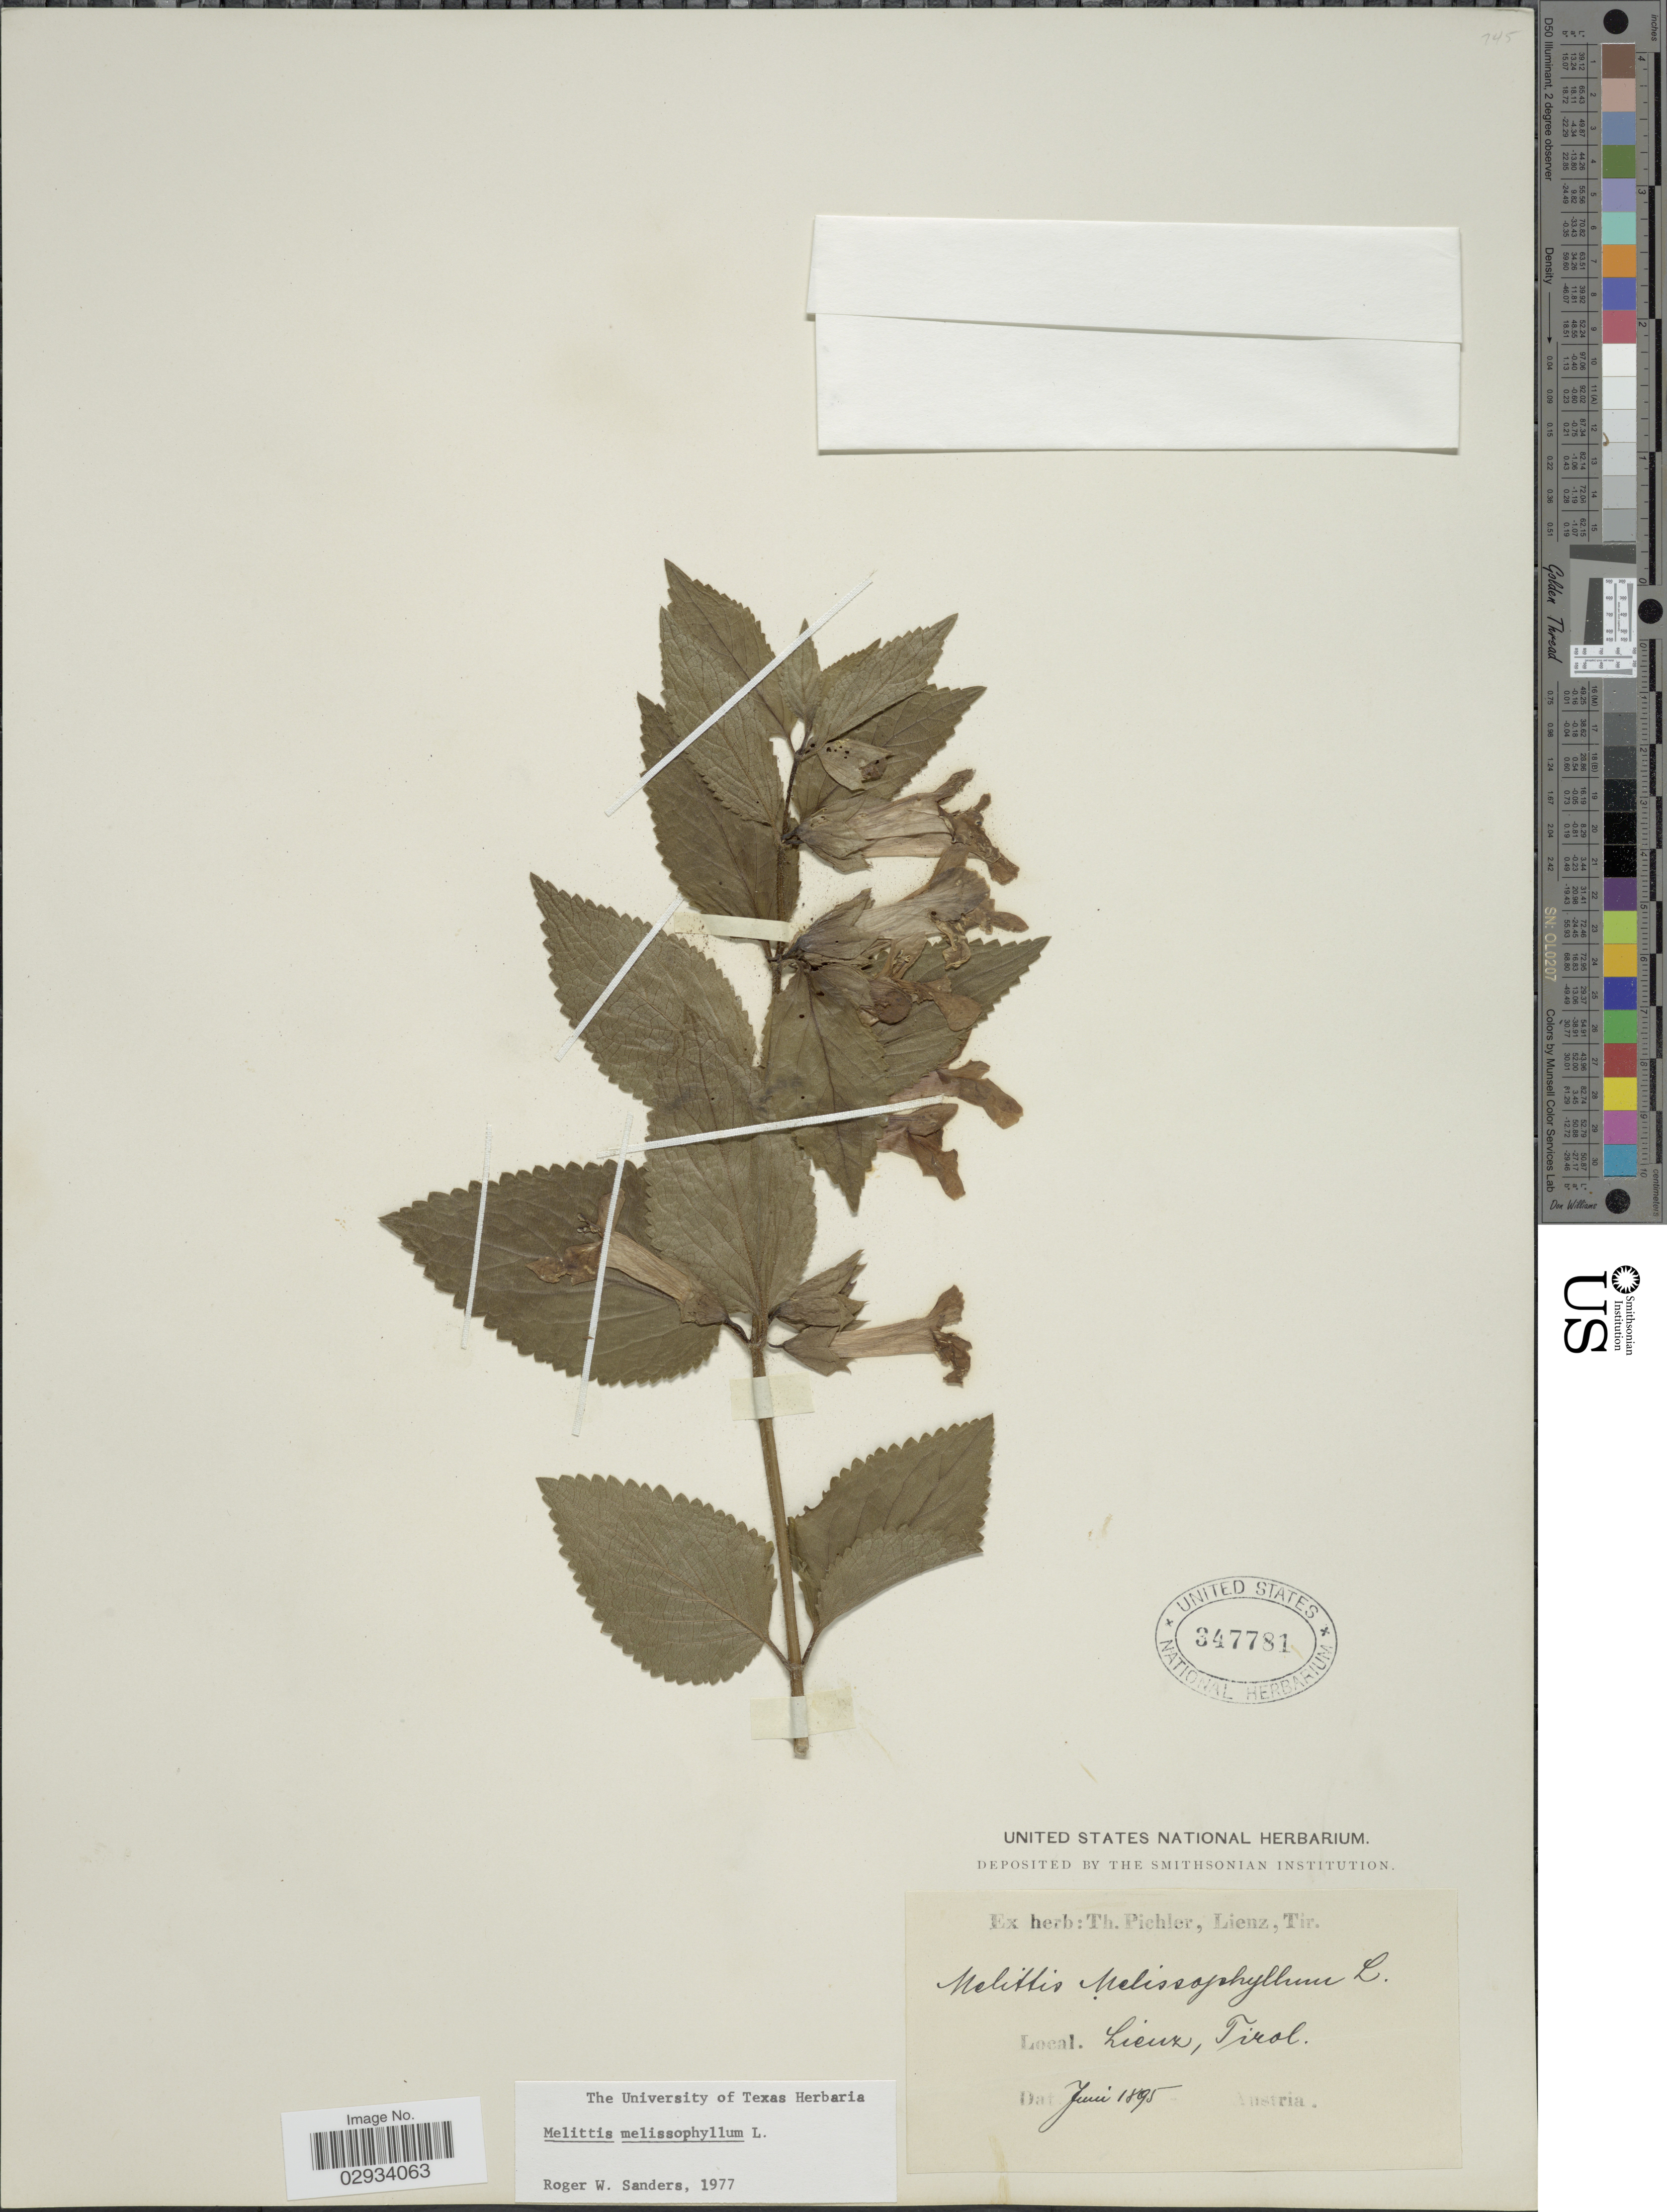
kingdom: Plantae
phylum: Tracheophyta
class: Magnoliopsida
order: Lamiales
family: Lamiaceae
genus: Melittis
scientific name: Melittis melissophyllum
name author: L.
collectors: ex herb. T. Pichler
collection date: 1895-06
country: Austria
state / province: Tirol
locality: Lienz, Tirol.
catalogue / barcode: US 347781